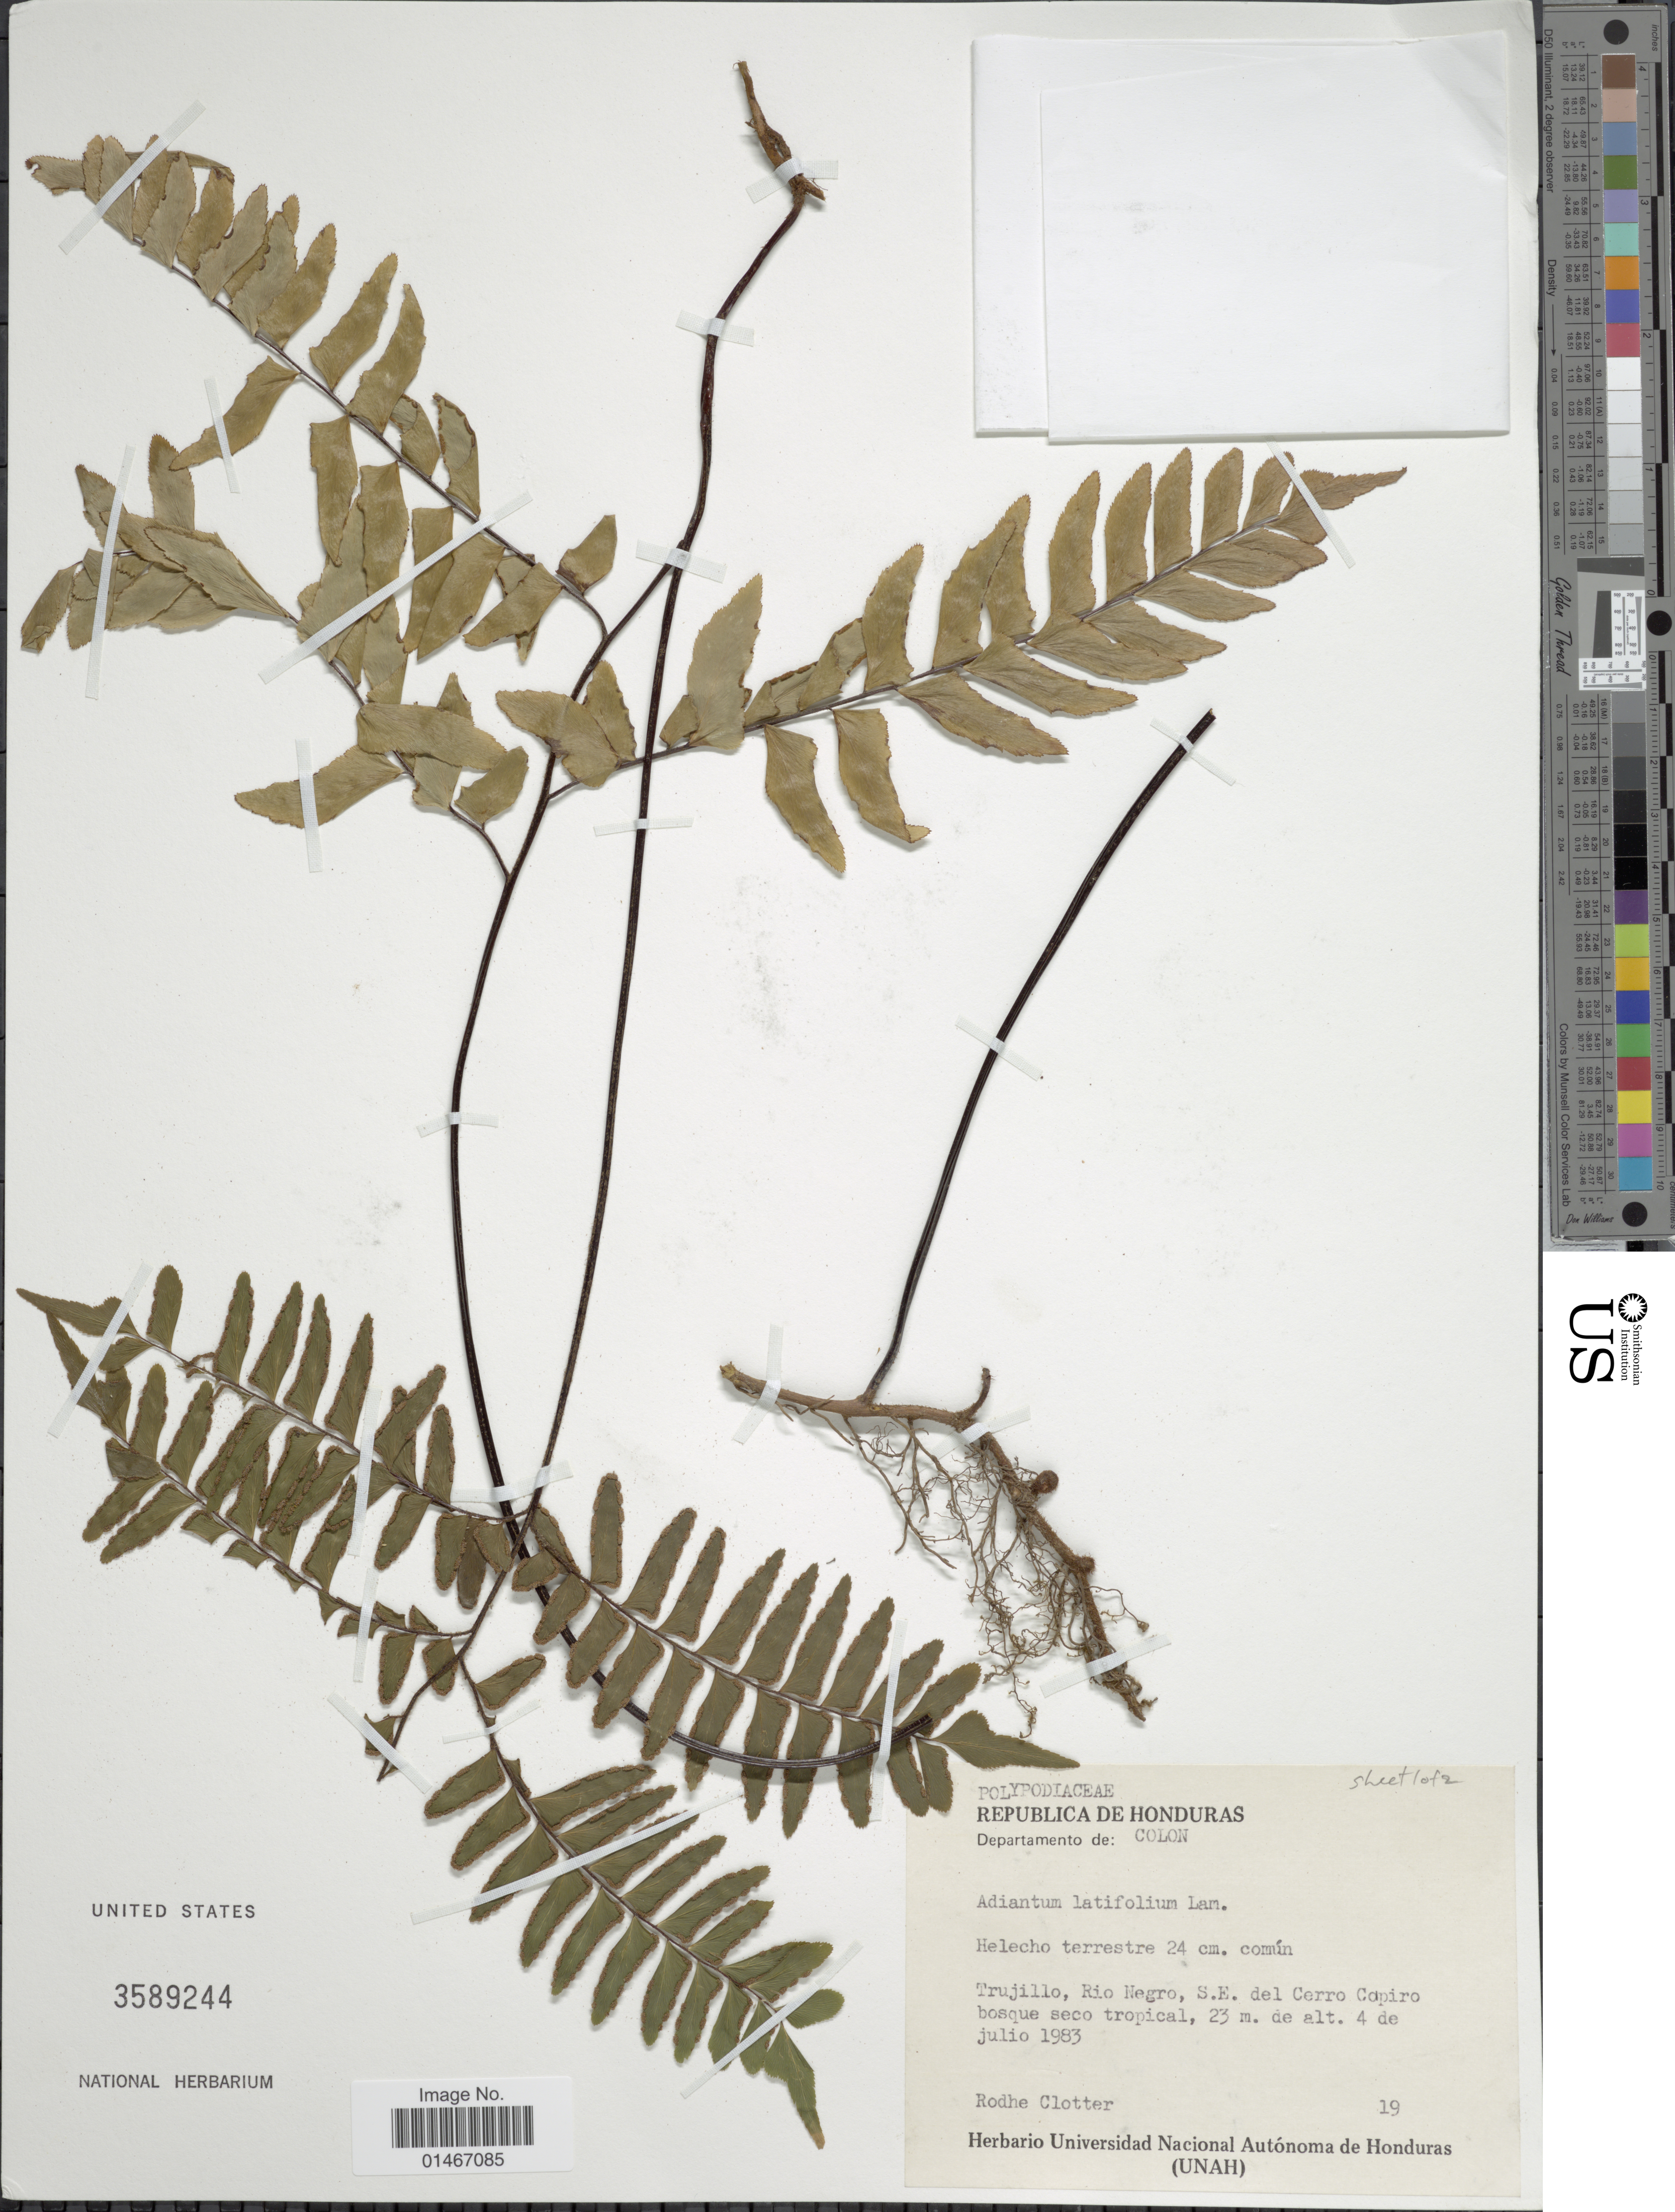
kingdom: Plantae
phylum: Tracheophyta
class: Polypodiopsida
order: Polypodiales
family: Pteridaceae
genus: Adiantum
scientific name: Adiantum latifolium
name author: Lam.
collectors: R. Clotter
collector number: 19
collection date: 1983-07-04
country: Honduras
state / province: Colón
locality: Republica de Honduras. Departamento de: Colon. Trujillo, Rio Negro. S.E. del Cerro Capiro bosque seco tropical.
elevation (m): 23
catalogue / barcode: US 3589244